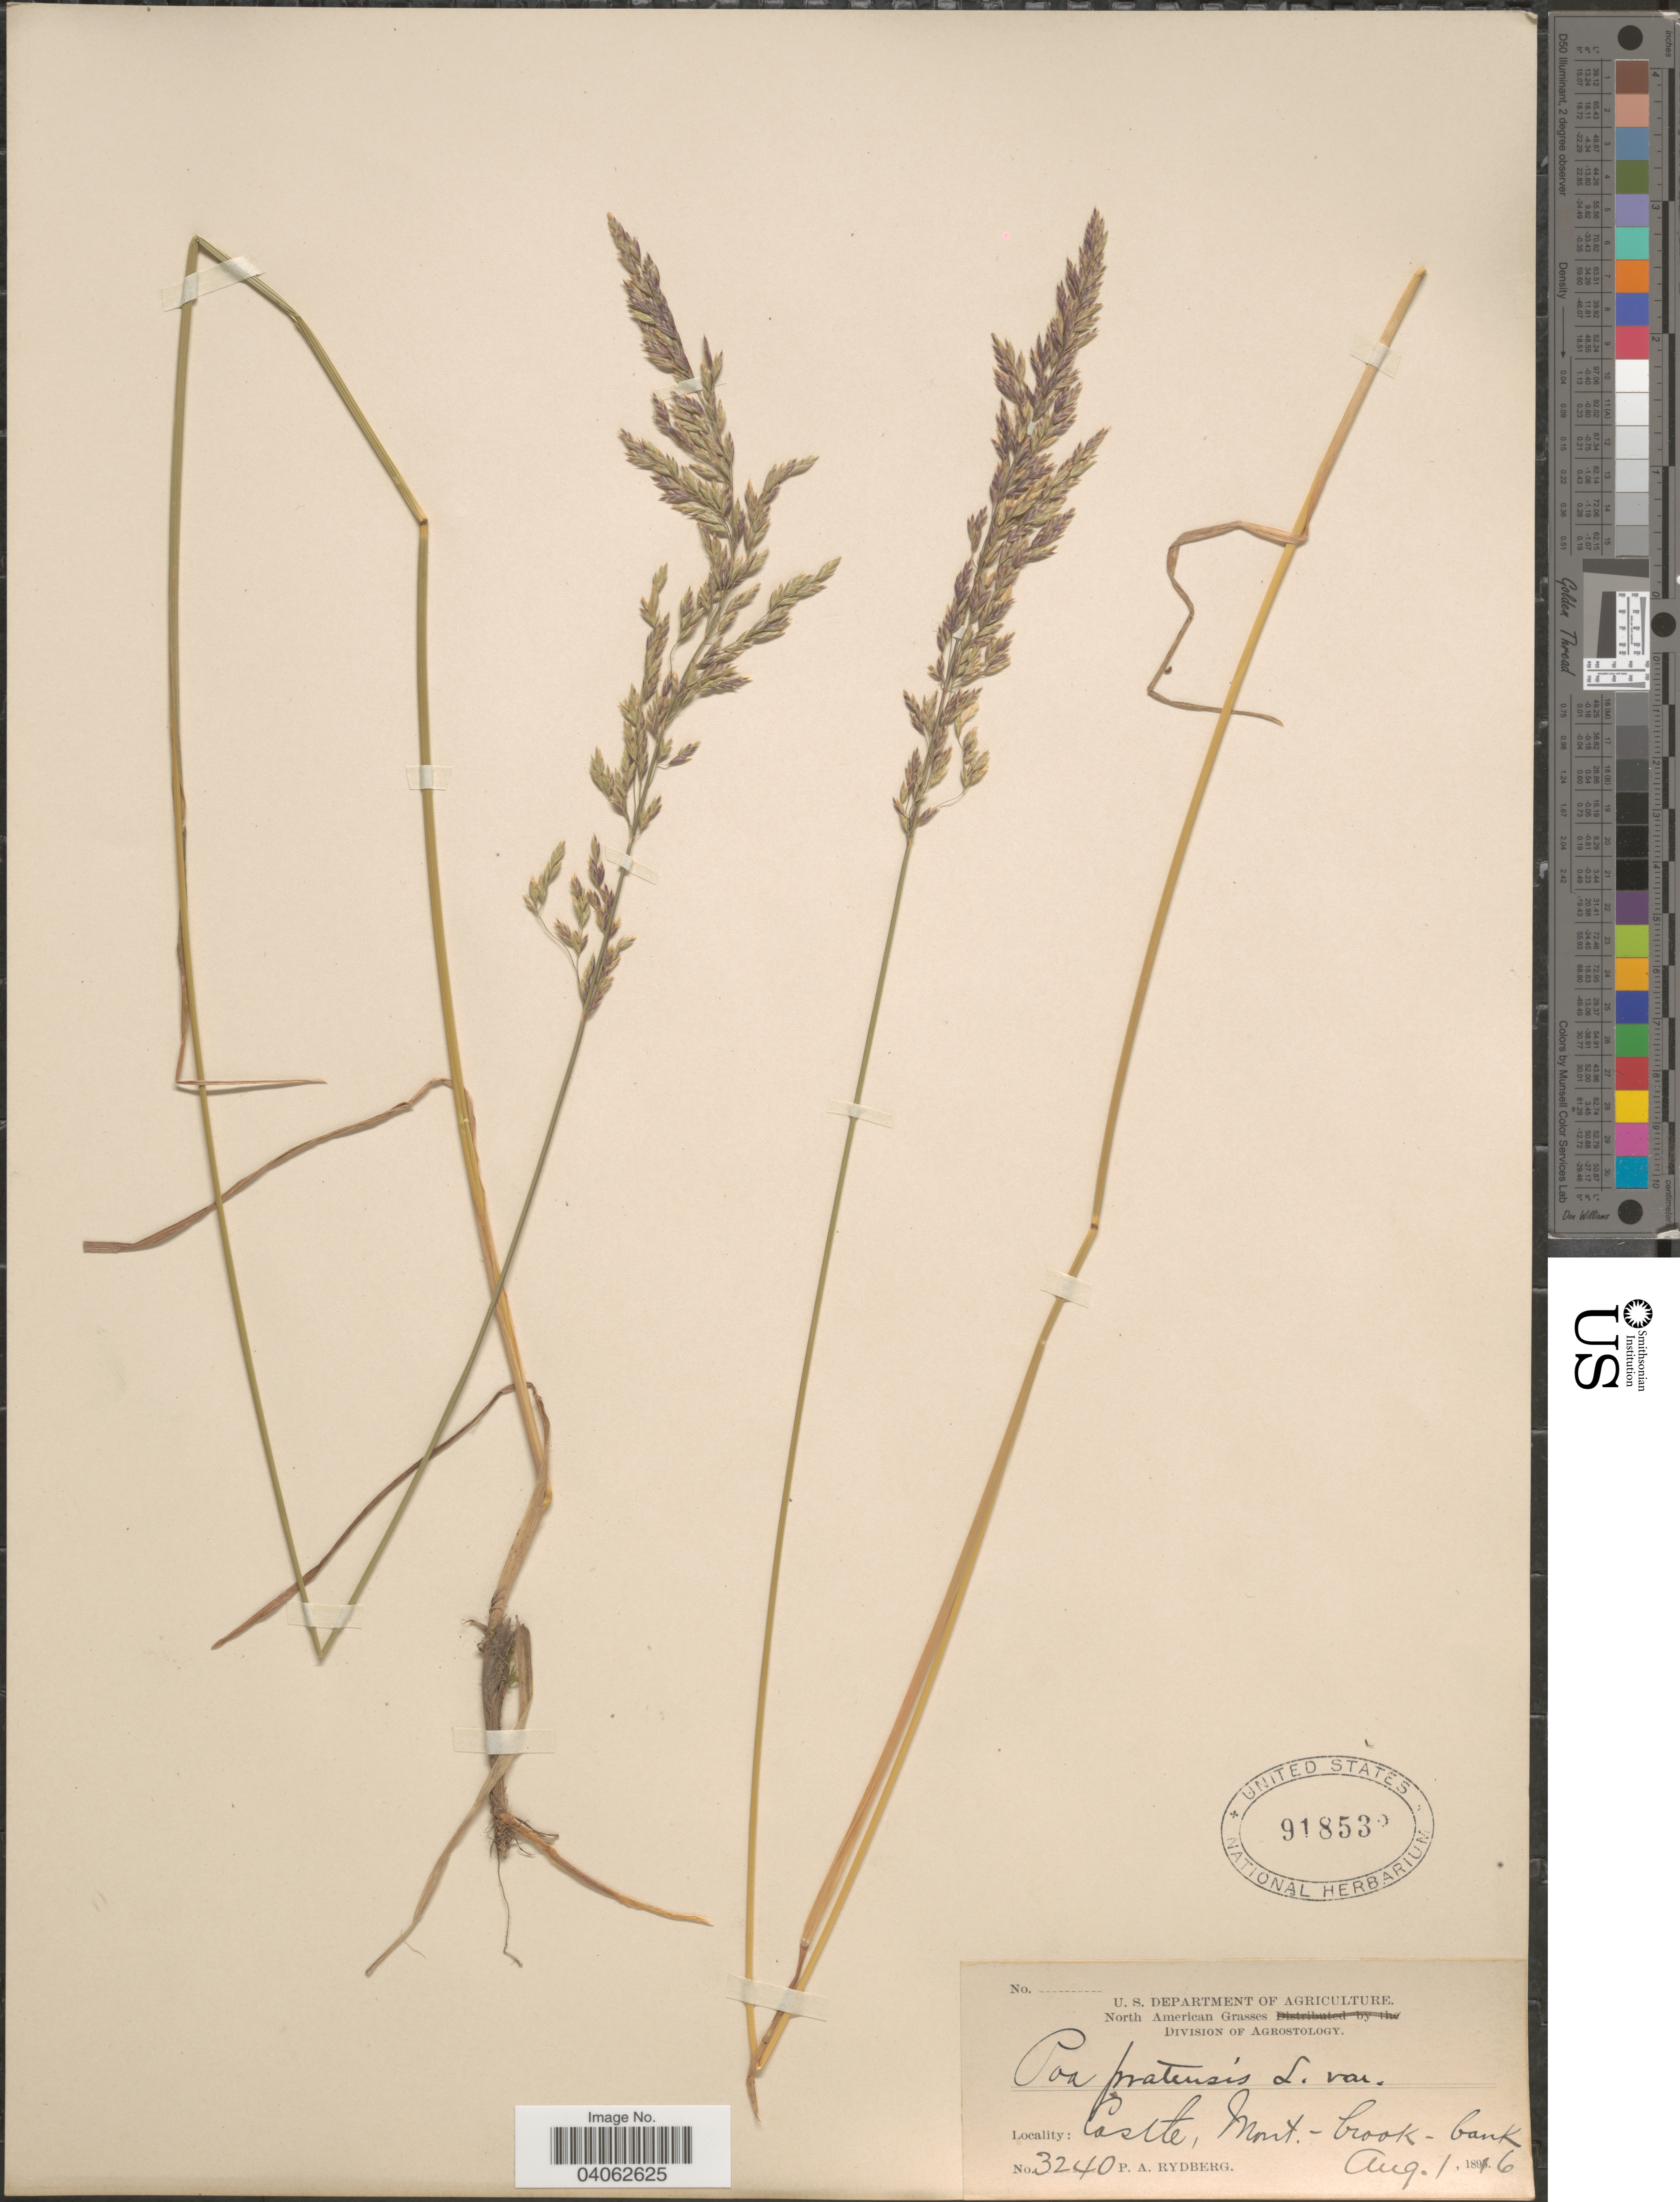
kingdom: Plantae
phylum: Tracheophyta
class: Liliopsida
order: Poales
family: Poaceae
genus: Poa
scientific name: Poa pratensis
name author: L.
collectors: P. A. Rydberg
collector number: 3240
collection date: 1896-08-01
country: United States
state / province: Montana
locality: Castle.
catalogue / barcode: US 918532